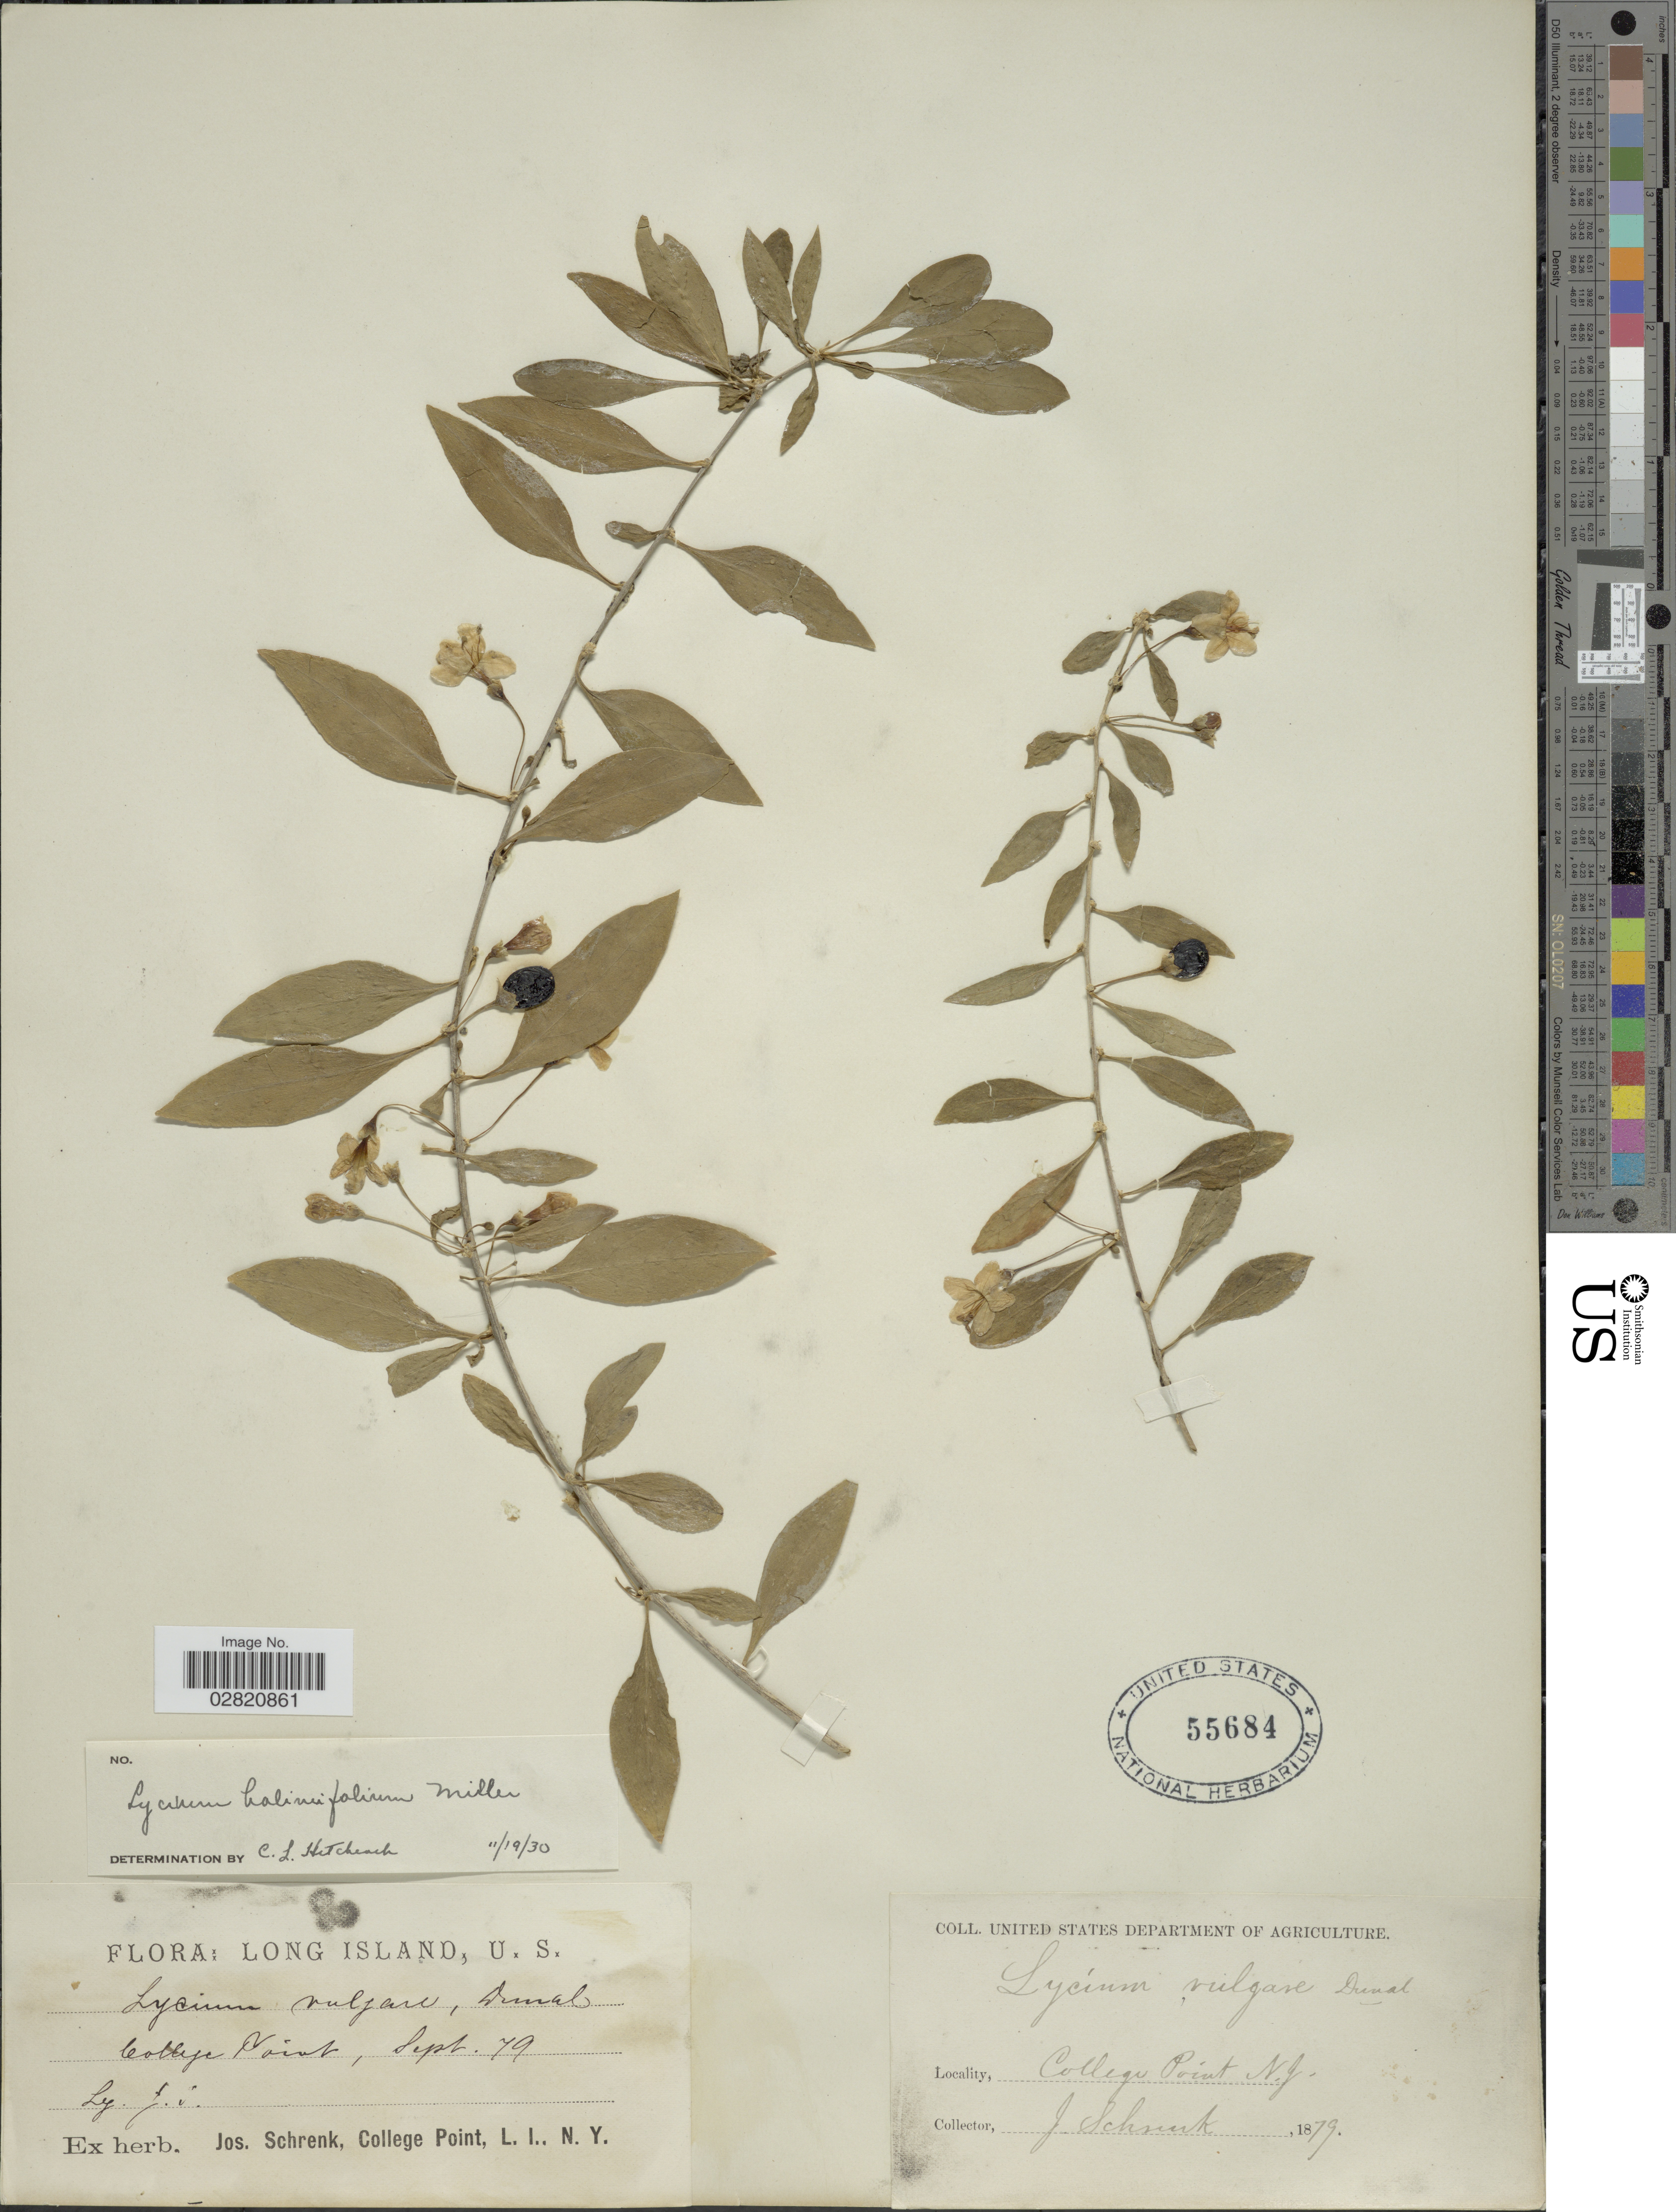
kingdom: Plantae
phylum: Tracheophyta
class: Magnoliopsida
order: Solanales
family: Solanaceae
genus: Lycium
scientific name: Lycium barbarum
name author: L.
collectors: J. Schrenk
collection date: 1879-09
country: United States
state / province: New York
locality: Long Island. College Point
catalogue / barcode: US 55684